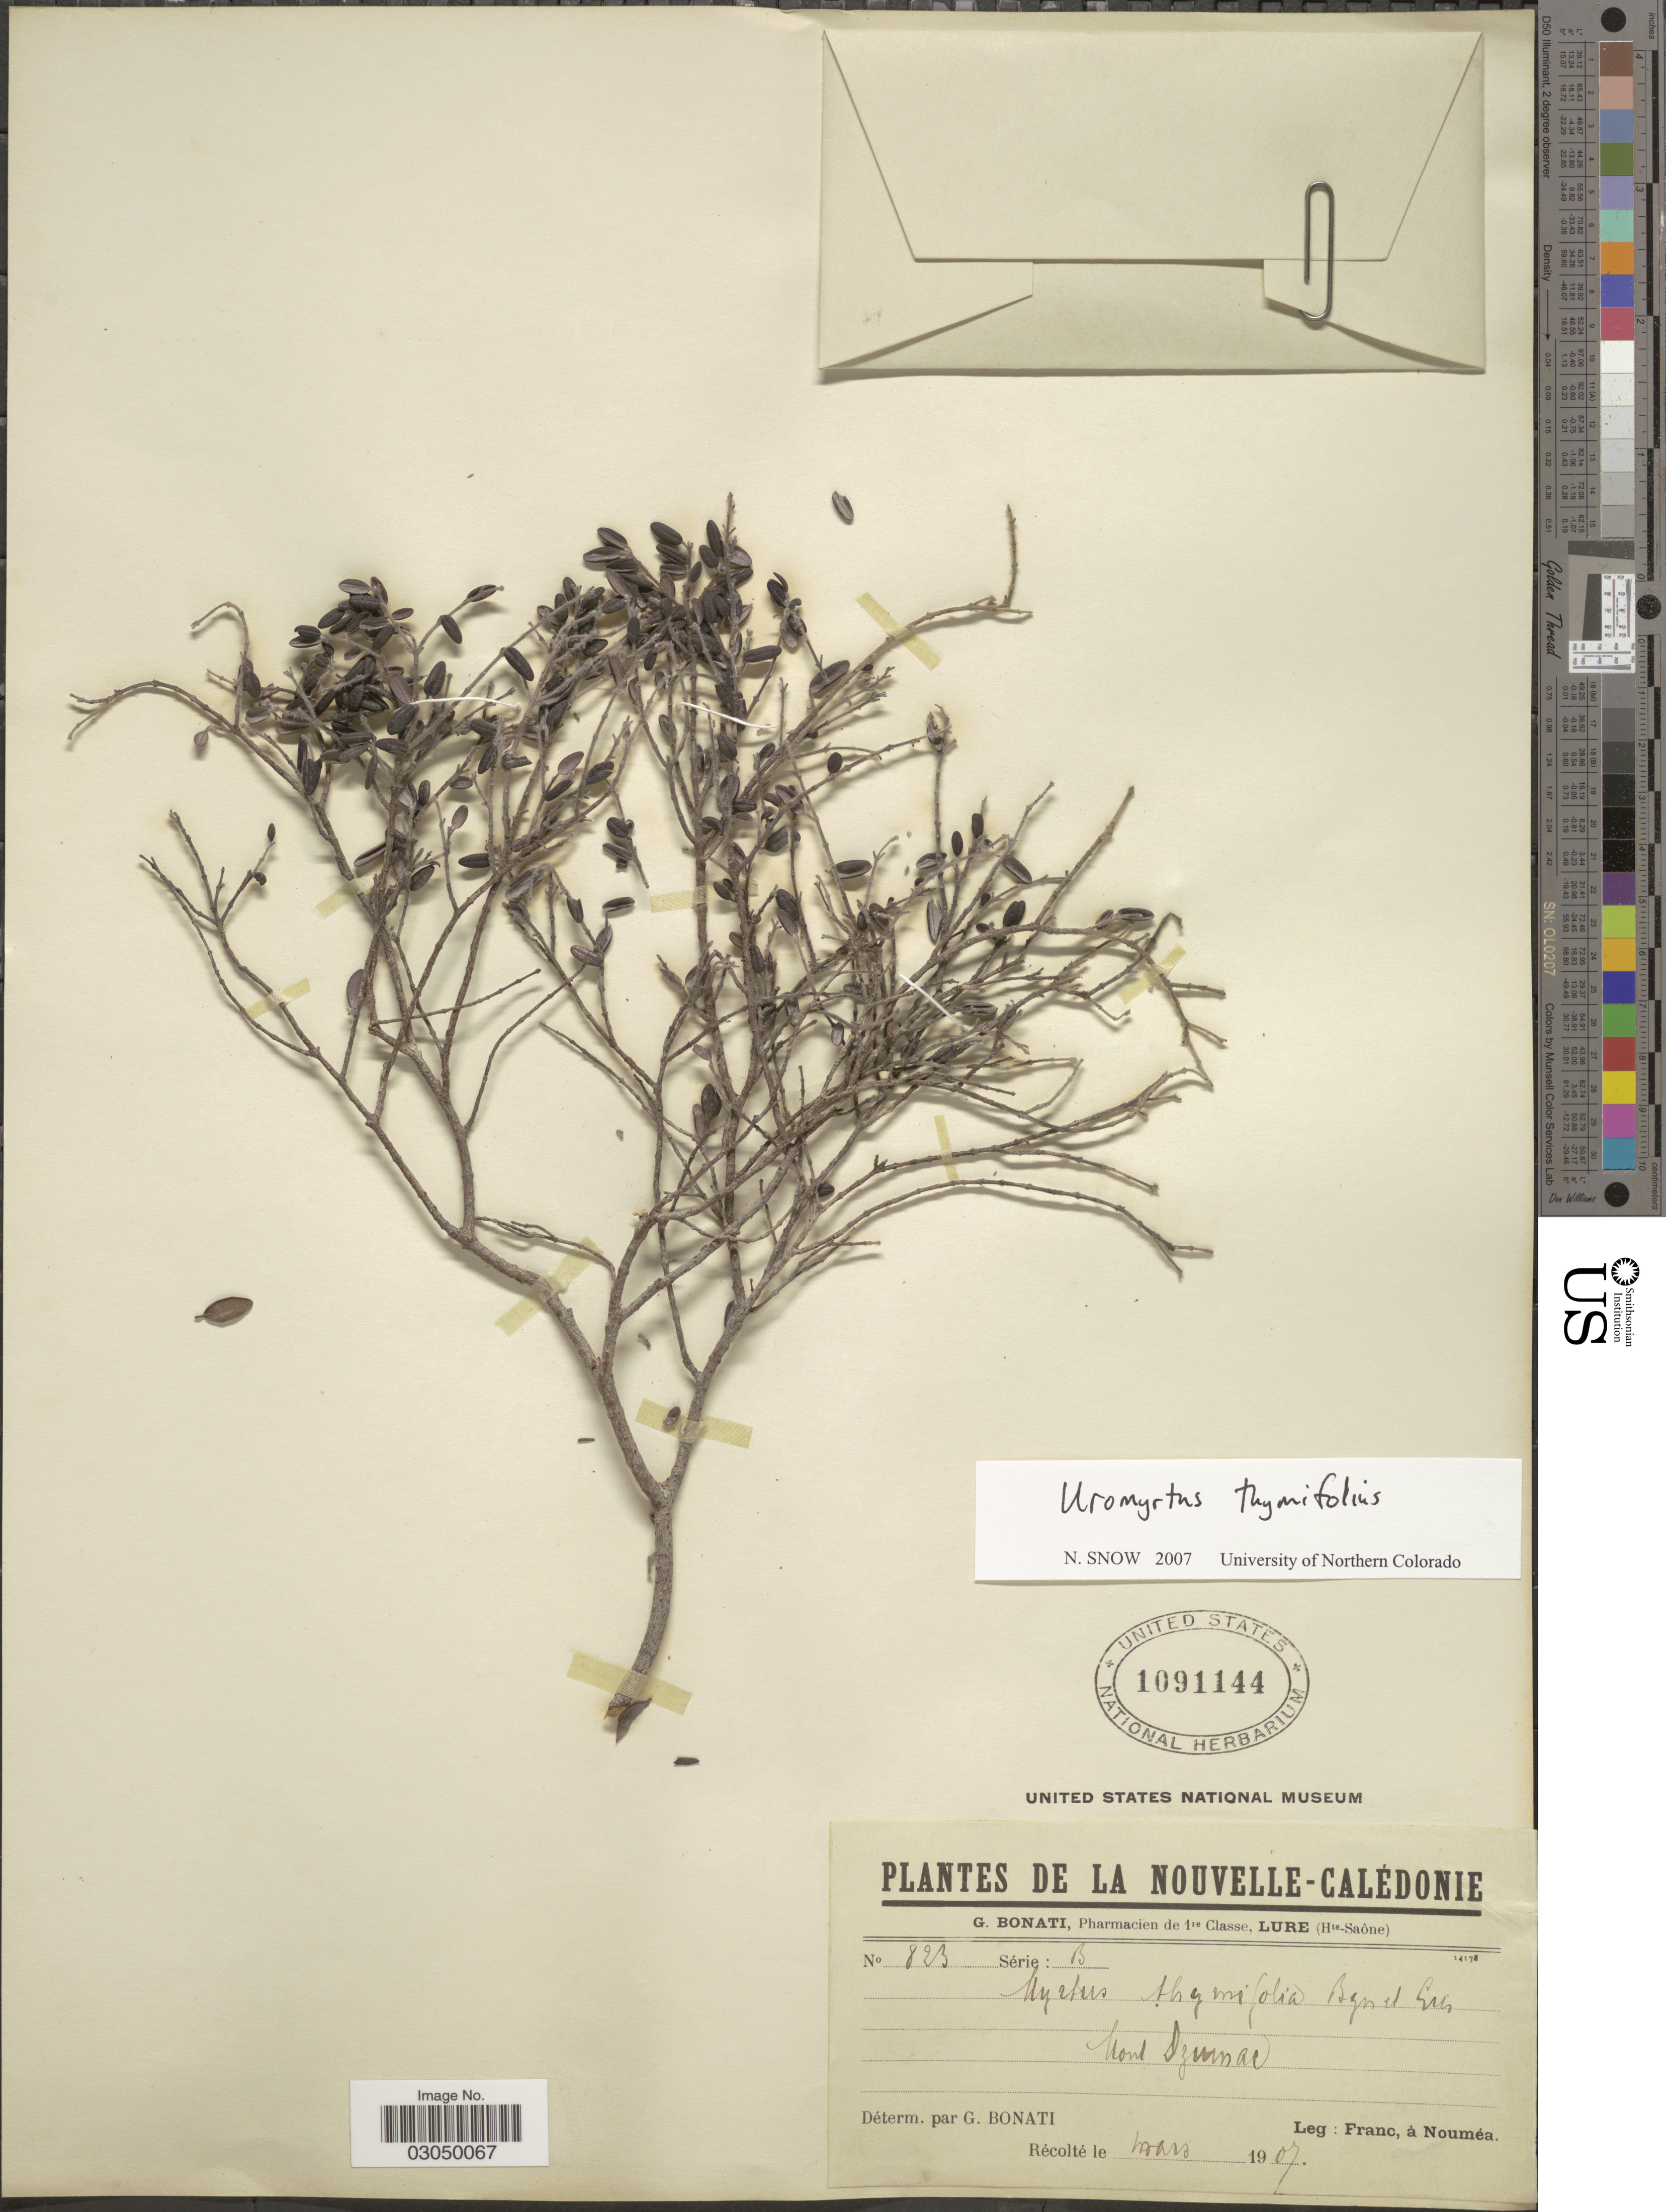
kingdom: Plantae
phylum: Tracheophyta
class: Magnoliopsida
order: Myrtales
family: Myrtaceae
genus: Uromyrtus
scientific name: Uromyrtus thymifolia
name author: (Planch. ex Guillaumin) Burret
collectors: M. Franc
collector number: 823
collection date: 1907-03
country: New Caledonia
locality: Nouvelle-Calédonie. Mont Dzumac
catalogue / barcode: US 1091144